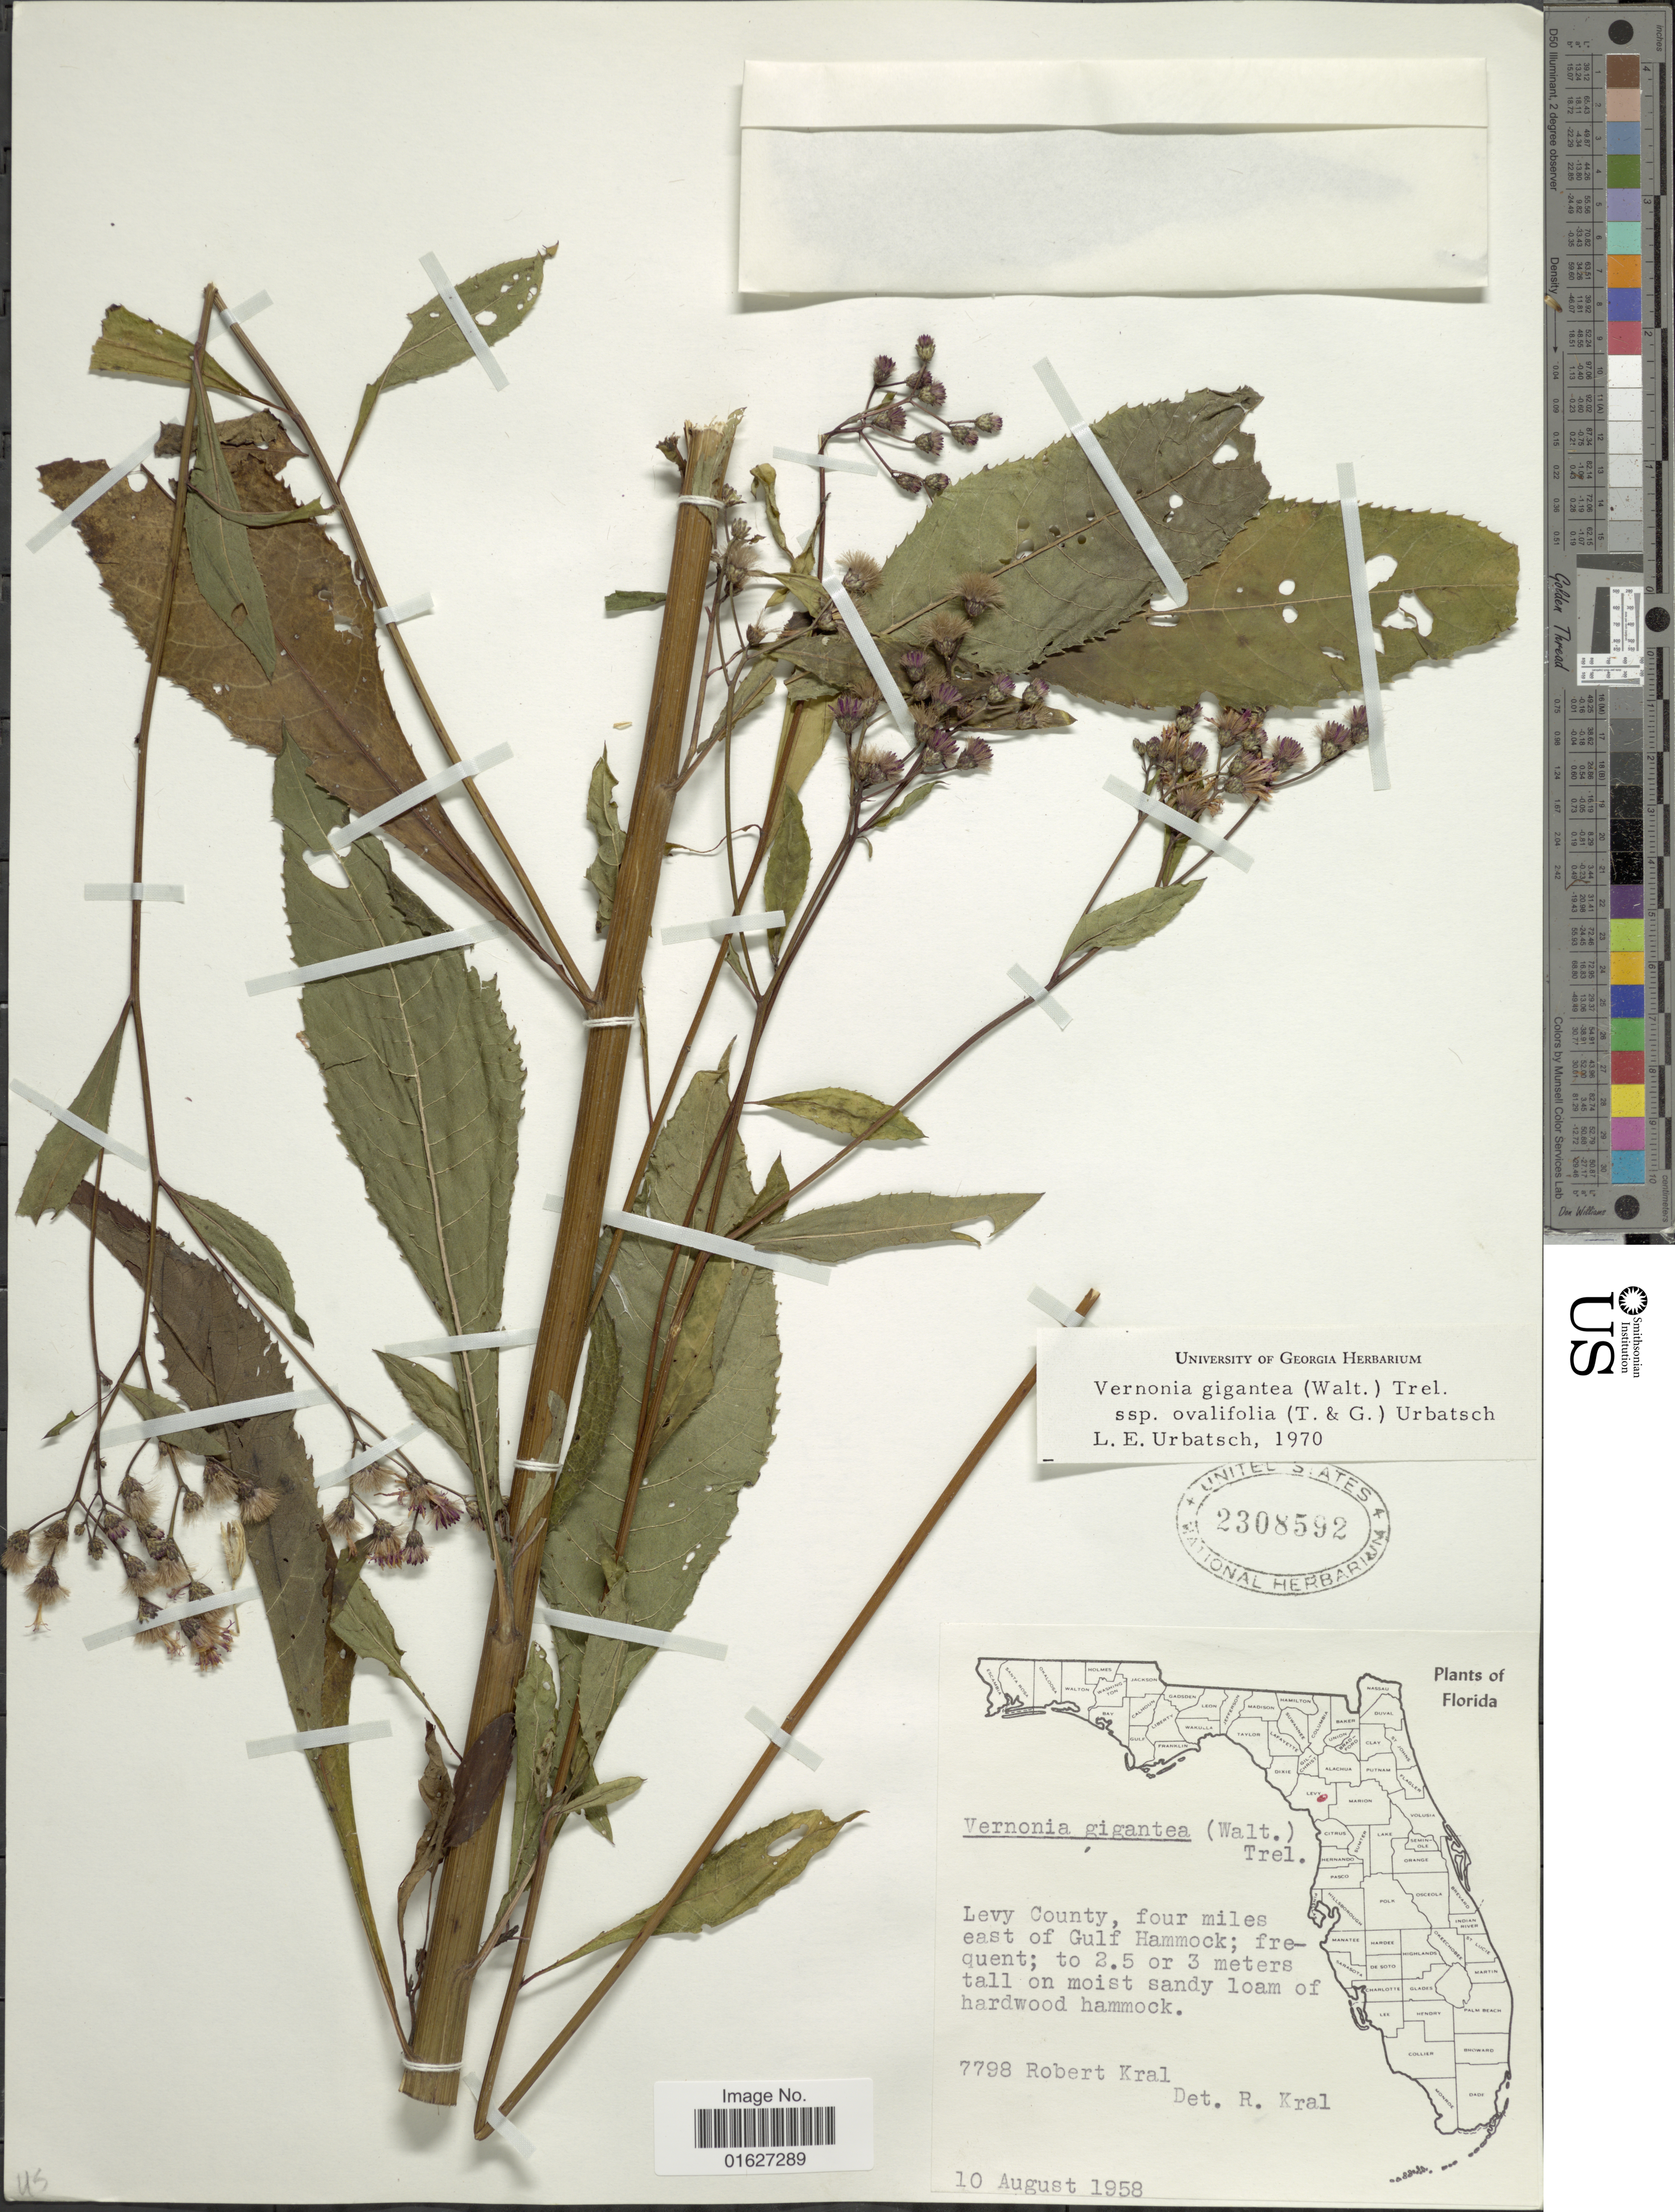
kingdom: Plantae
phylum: Tracheophyta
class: Magnoliopsida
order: Asterales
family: Asteraceae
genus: Vernonia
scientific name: Vernonia gigantea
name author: (Walter) Trel.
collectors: R. Kral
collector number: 7798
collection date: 1958-08-10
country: United States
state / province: Florida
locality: Florida. Levy County, four miles east of Gulf Hammock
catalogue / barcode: US 2308592